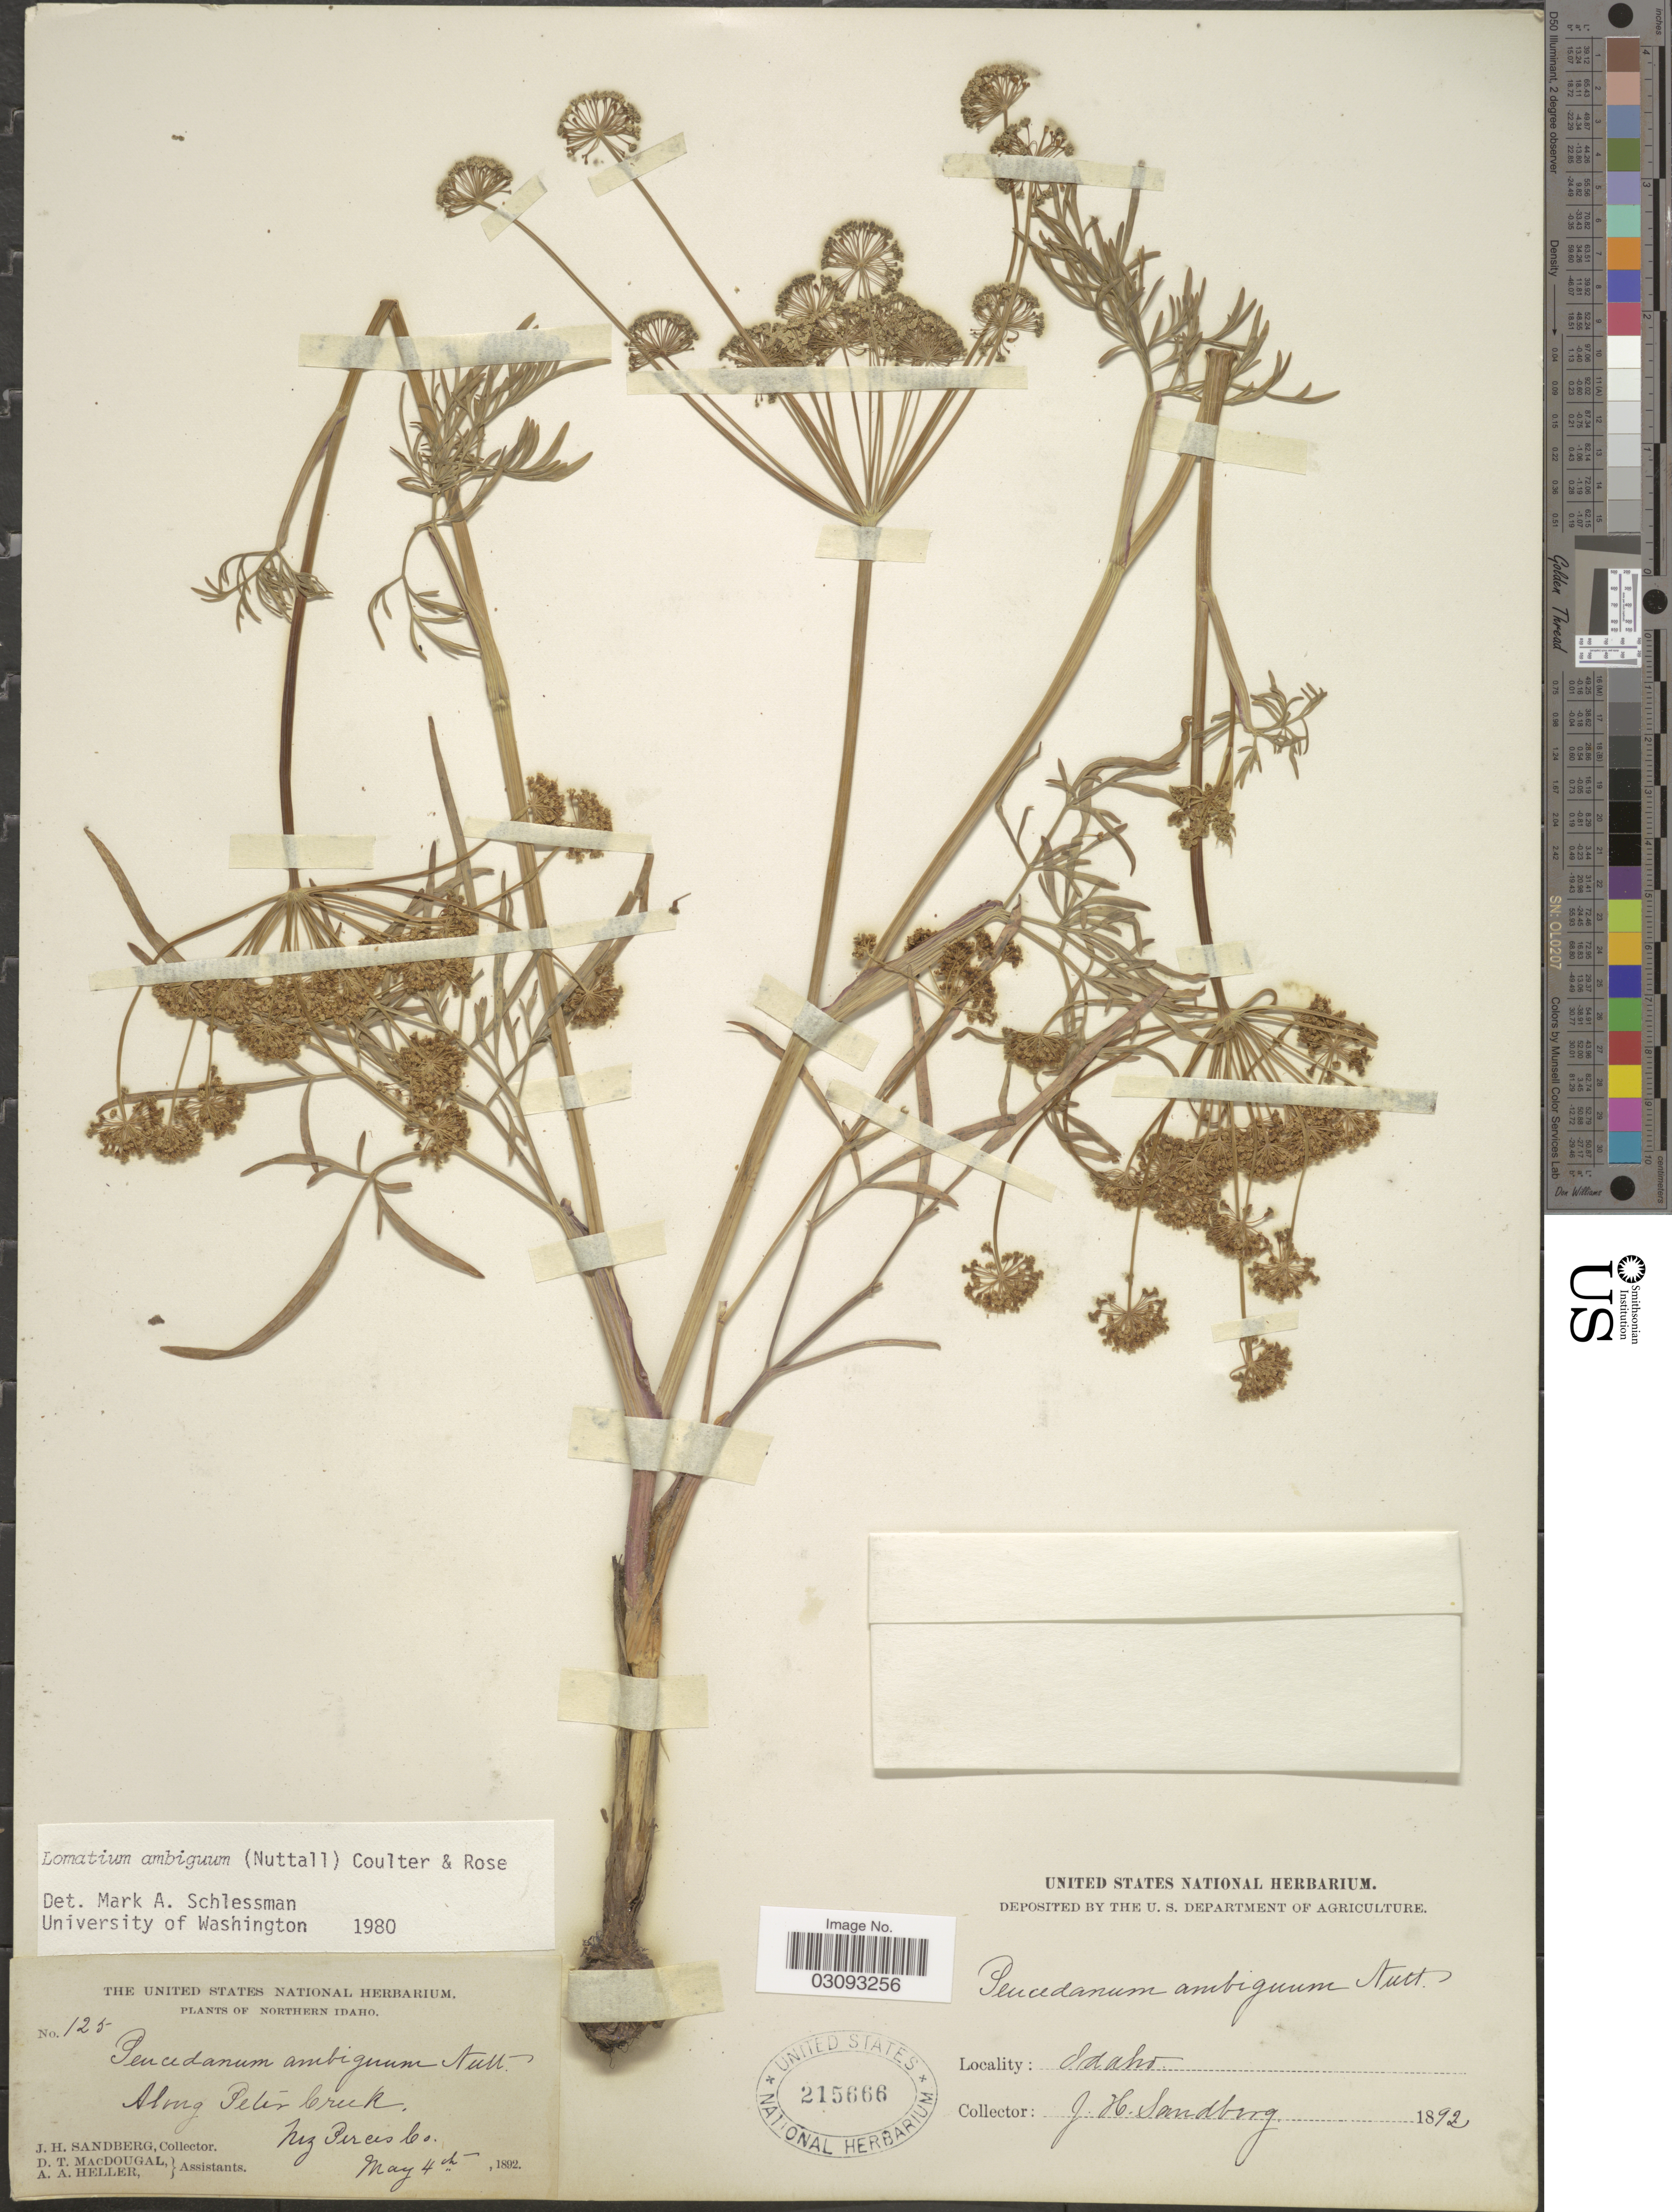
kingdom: Plantae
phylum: Tracheophyta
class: Magnoliopsida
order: Apiales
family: Apiaceae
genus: Lomatium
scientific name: Lomatium ambiguum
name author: (Nutt.) Coult. & Rose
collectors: J. H. Sandberg, D. T. MacDougal & A. A. Heller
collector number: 125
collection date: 1892-05-04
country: United States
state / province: Idaho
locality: Northern Idaho. Along Peter Creek. Nez Perces Co.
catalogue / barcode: US 215666